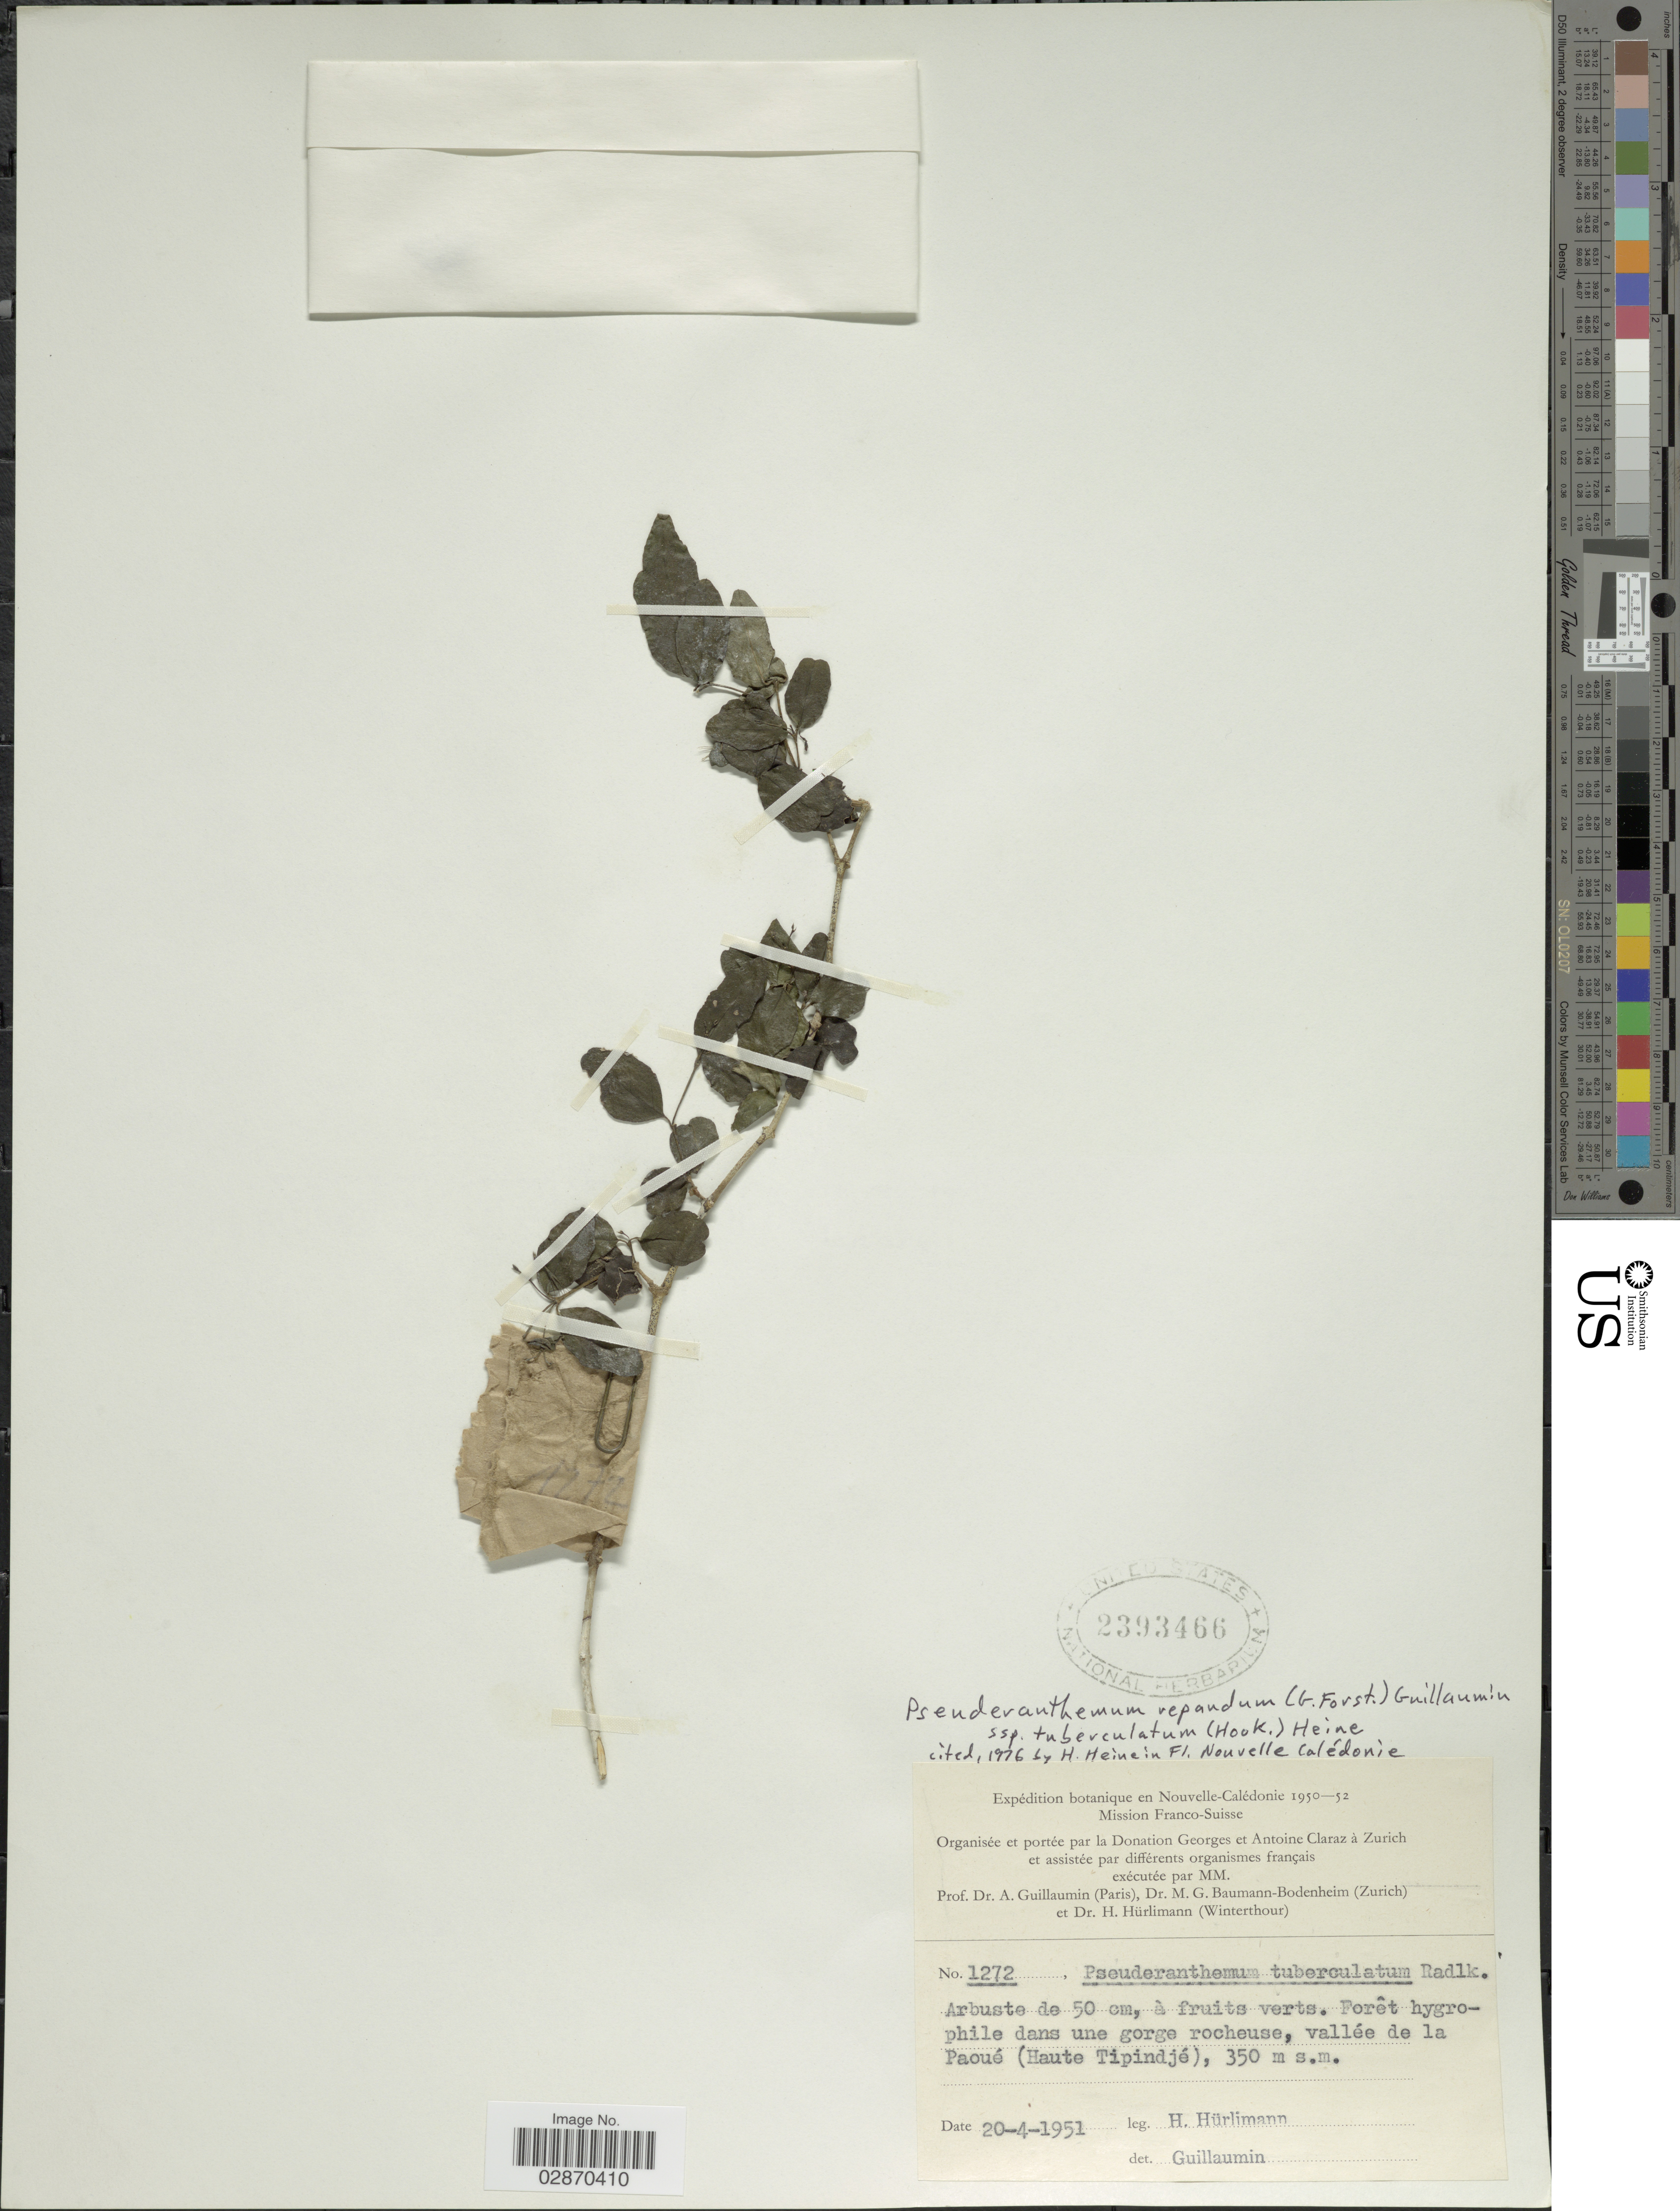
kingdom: Plantae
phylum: Tracheophyta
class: Magnoliopsida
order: Lamiales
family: Acanthaceae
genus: Pseuderanthemum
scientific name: Pseuderanthemum repandum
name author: (G. Forst.) Guillaumin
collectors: H. Hürlimann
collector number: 1272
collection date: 1951-04-20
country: New Caledonia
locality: Vallée de la Paoué (Haute Tipindjé).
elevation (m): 350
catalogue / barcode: US 2393466